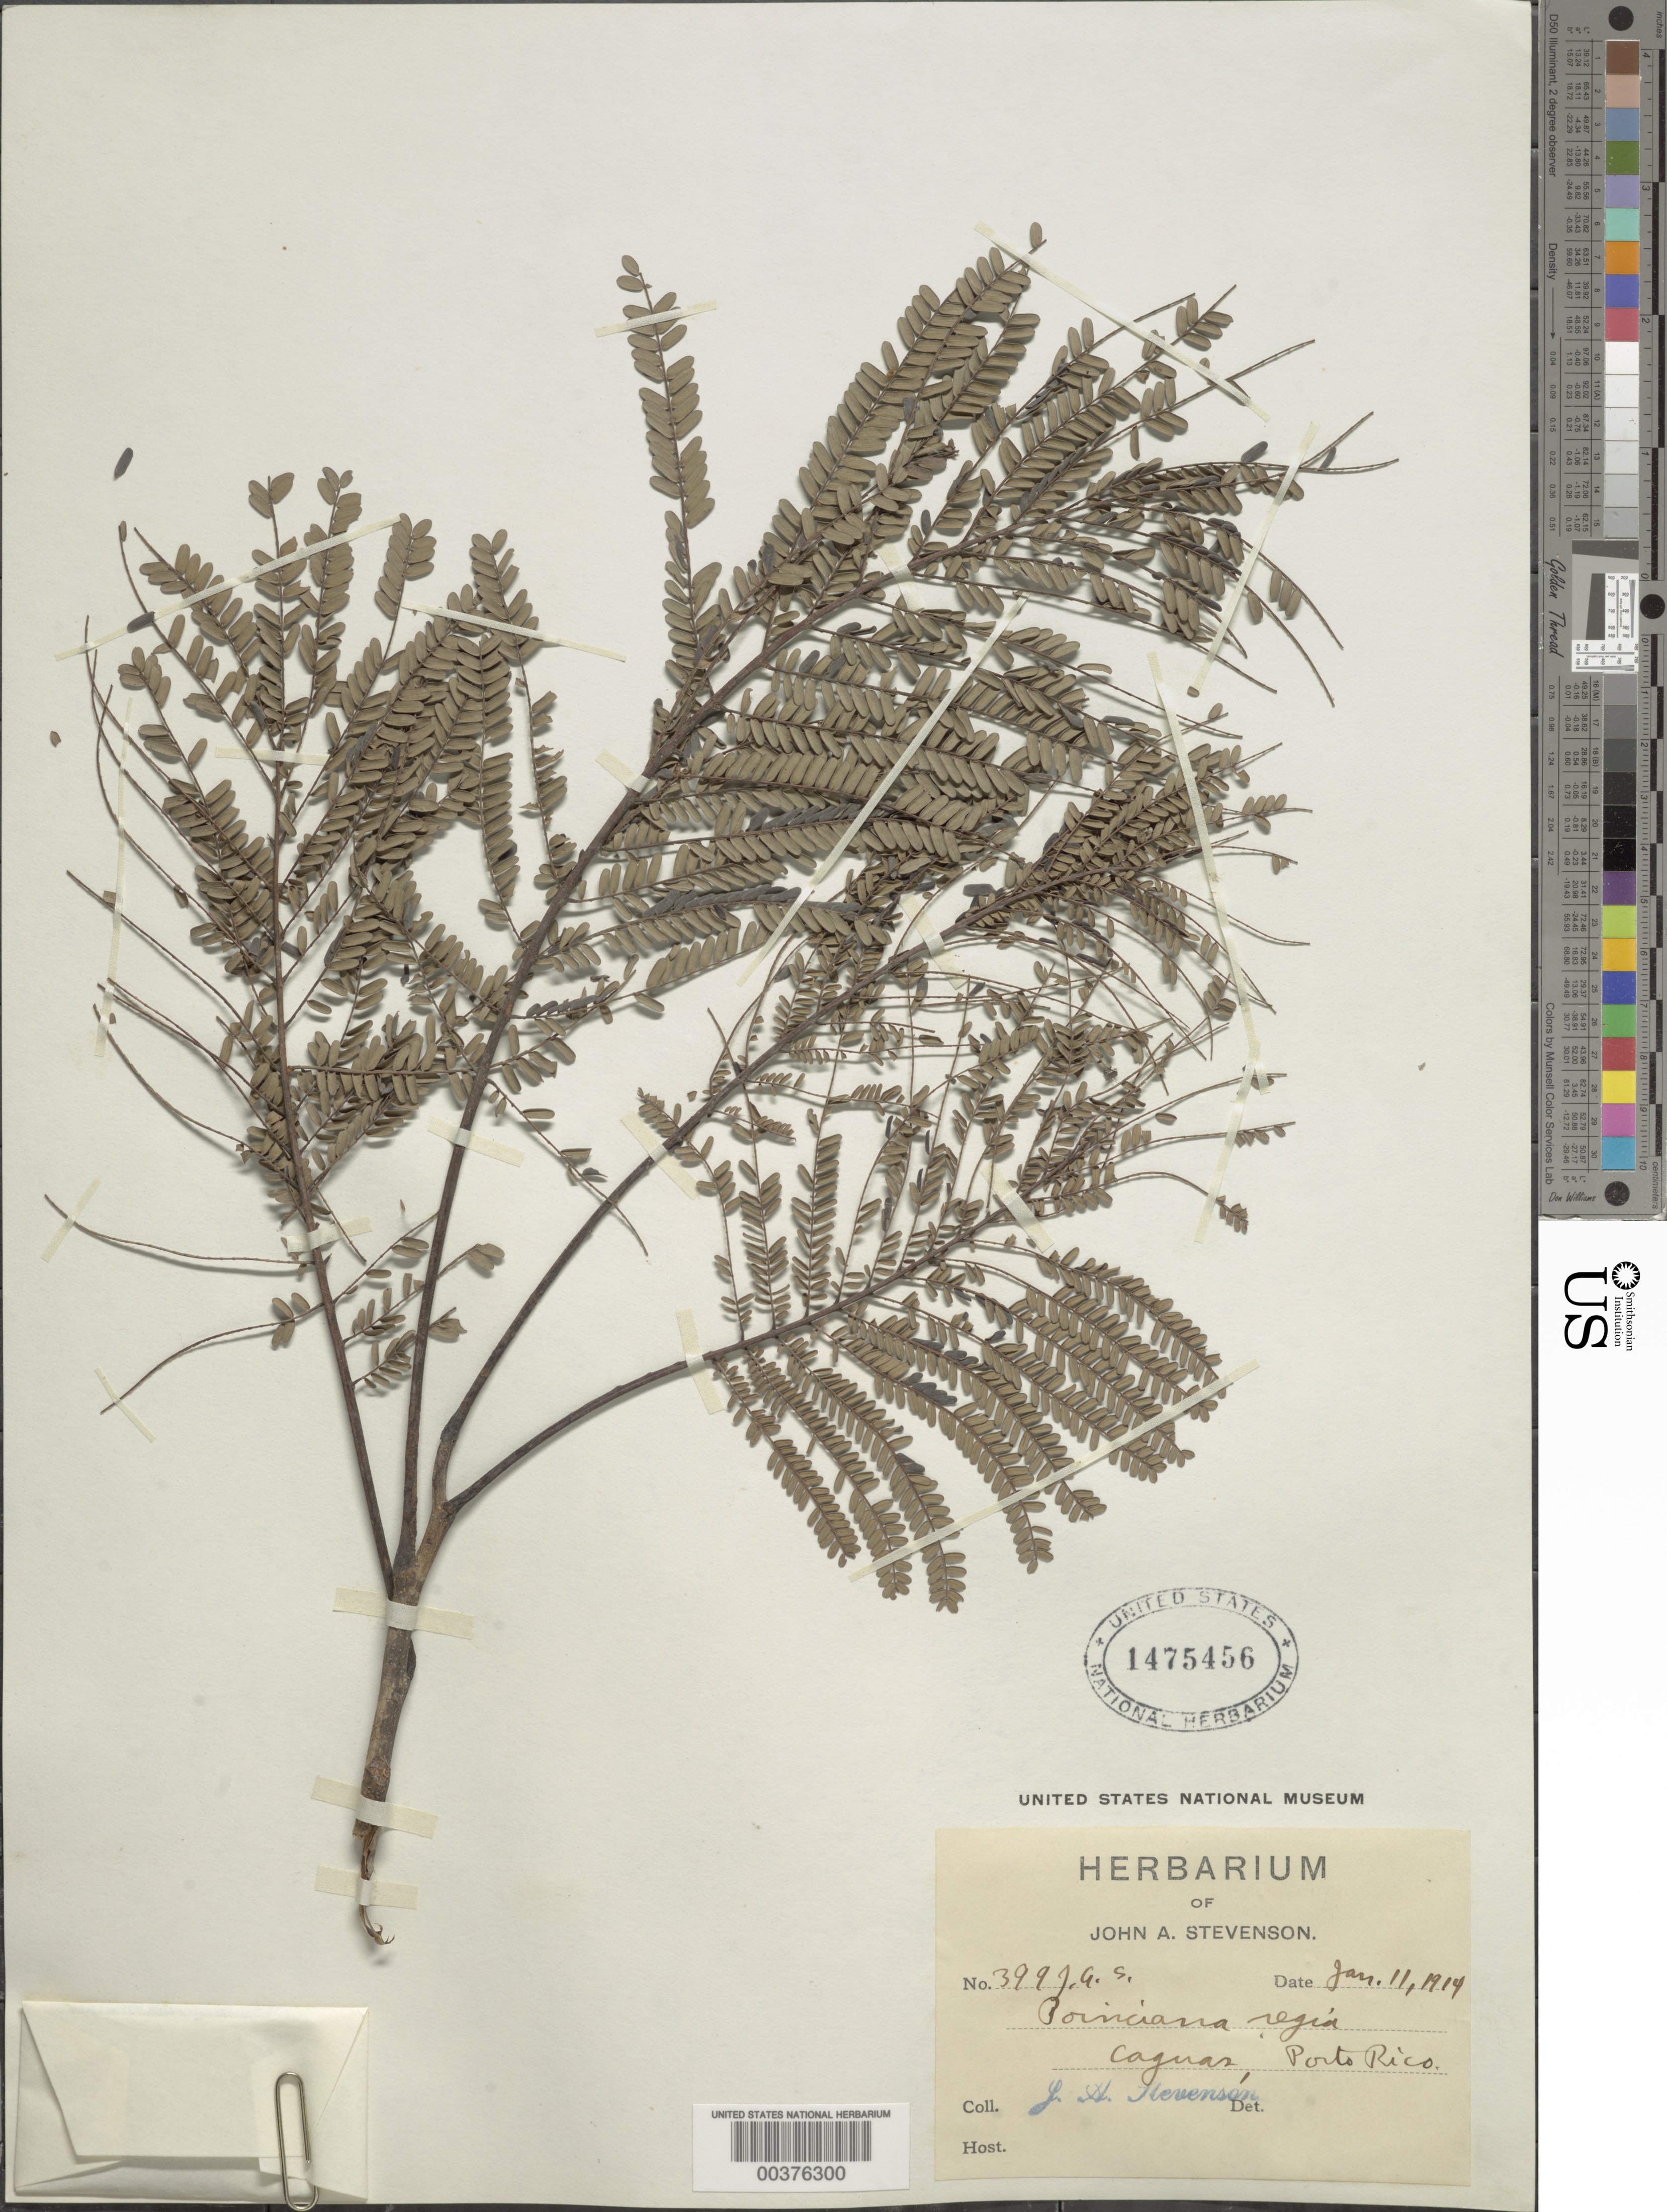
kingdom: Plantae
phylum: Tracheophyta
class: Magnoliopsida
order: Fabales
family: Fabaceae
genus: Delonix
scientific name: Delonix regia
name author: (Bojer ex Hook.) Raf.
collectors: J. Stevenson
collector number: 399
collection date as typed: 11 Jan 1914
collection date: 1914-01-11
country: Puerto Rico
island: Greater Antilles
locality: Caguas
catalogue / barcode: US 1475456